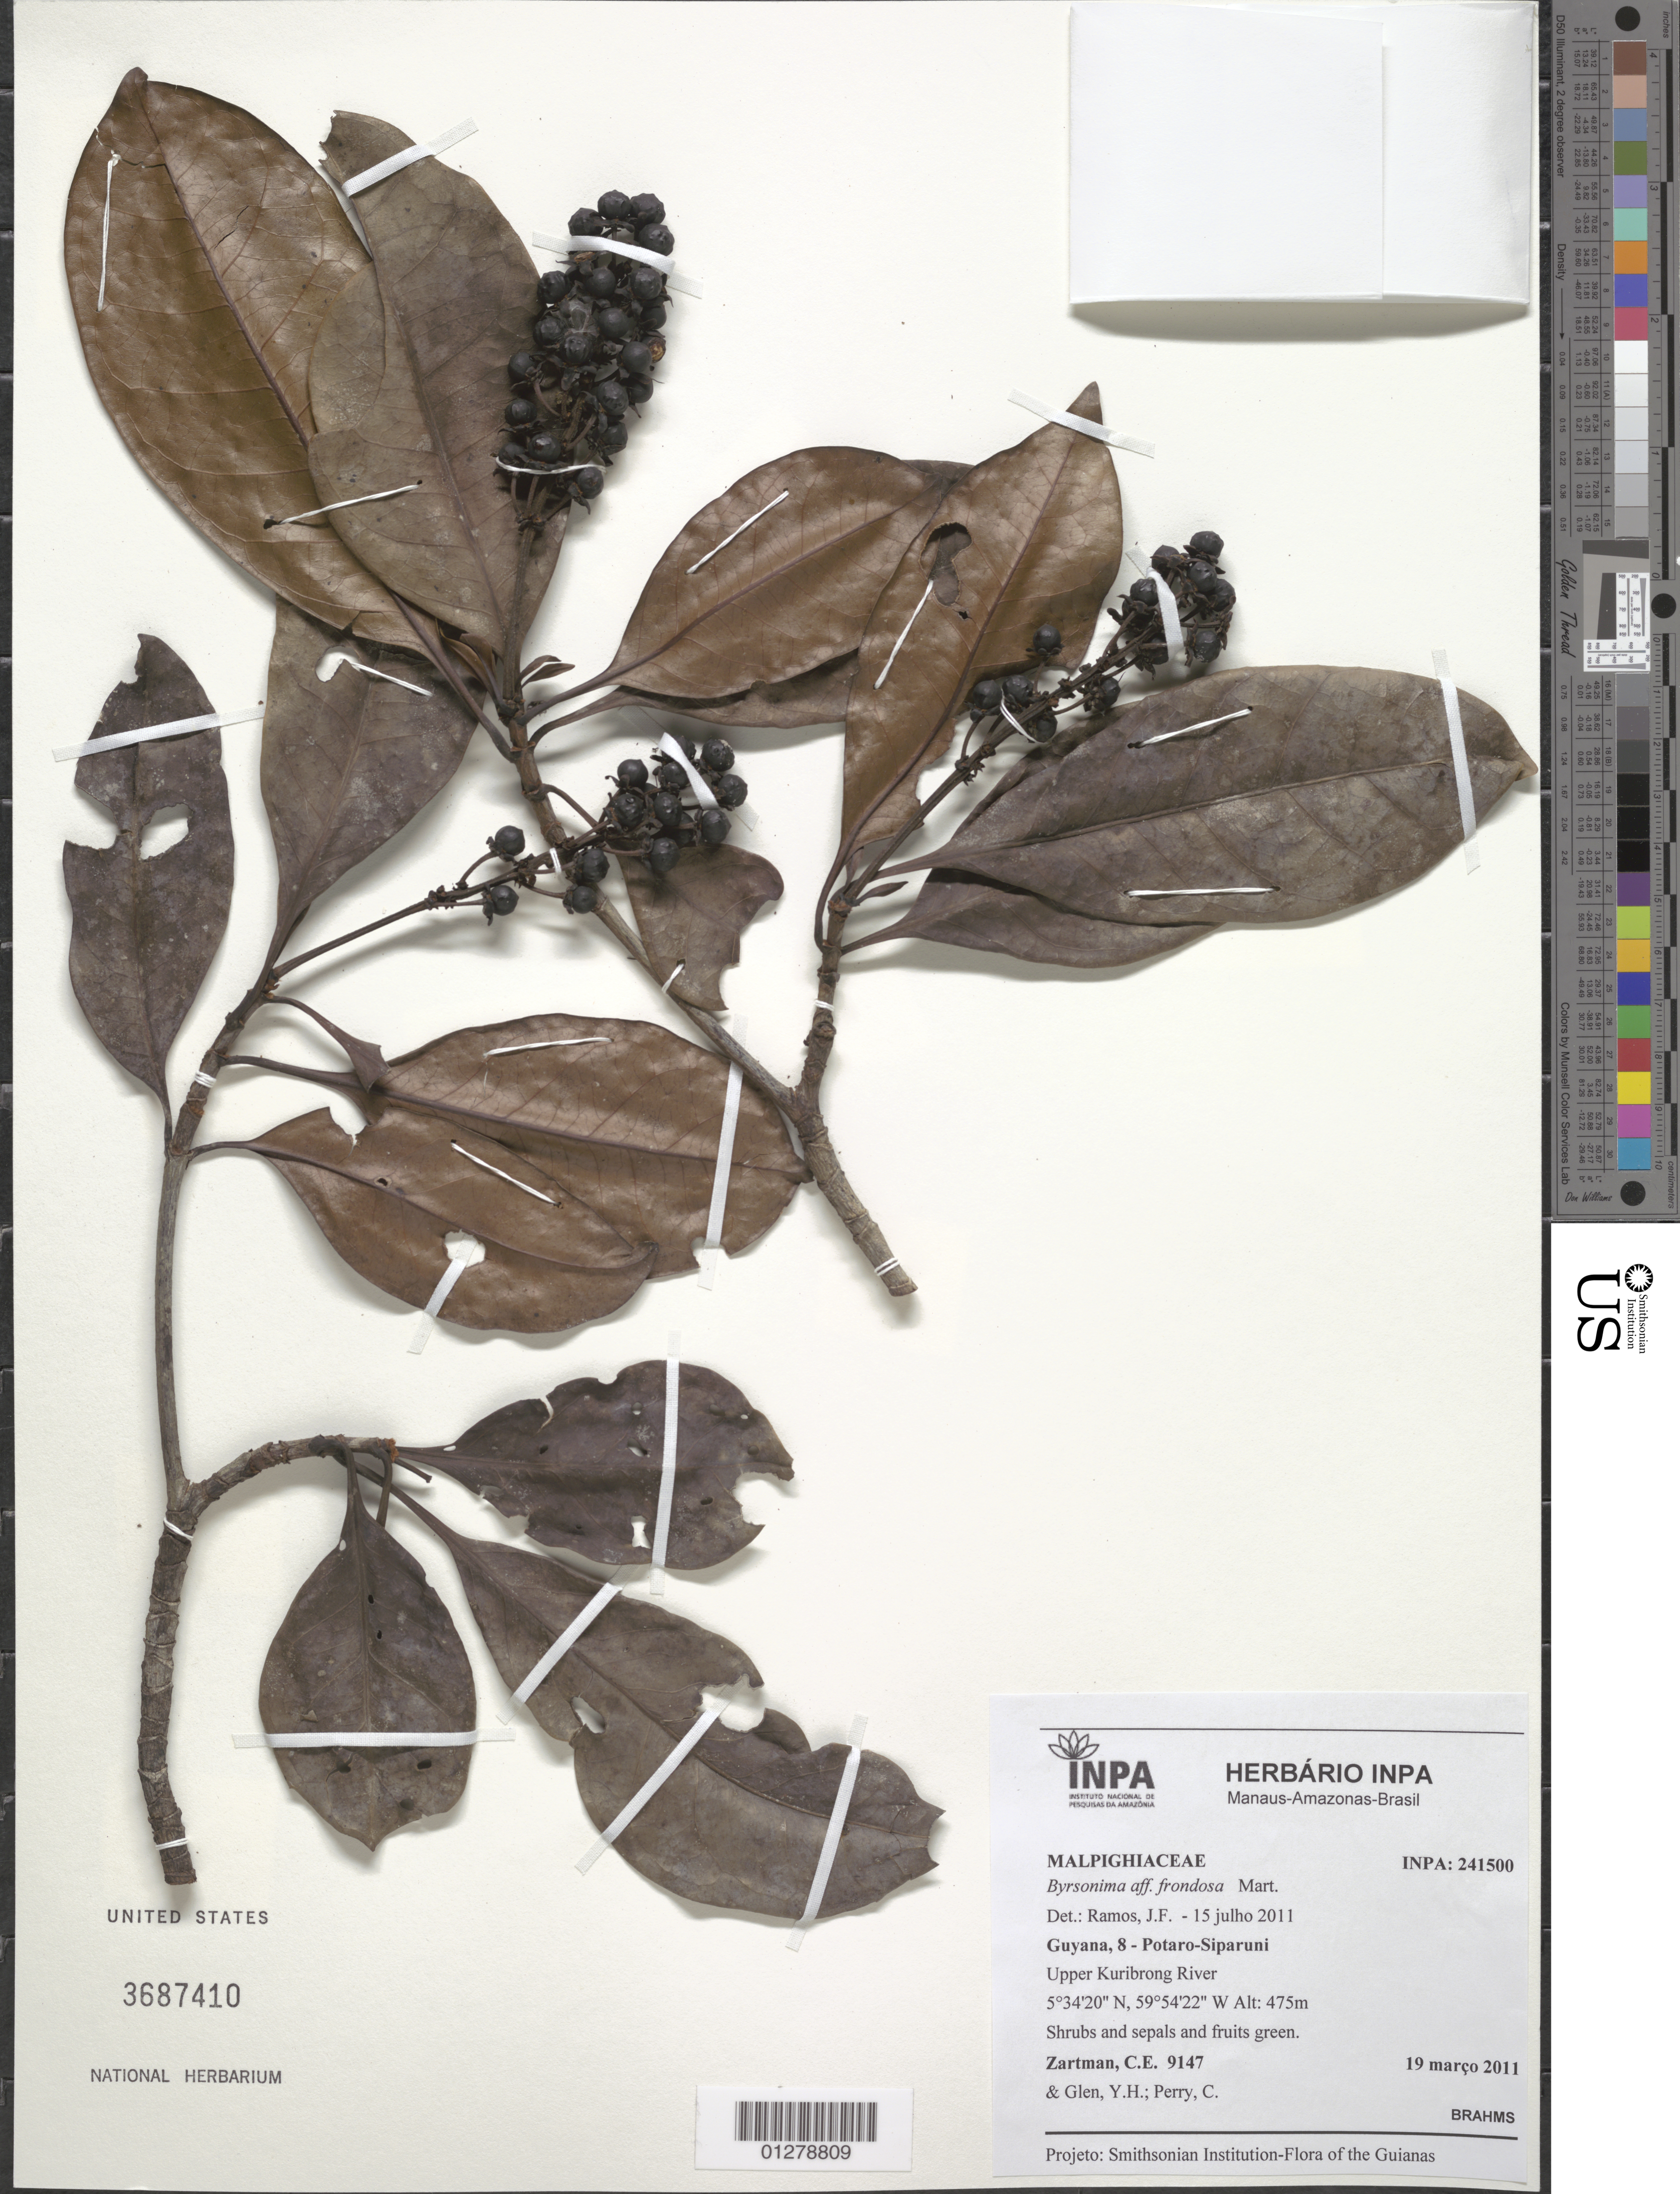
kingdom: Plantae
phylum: Tracheophyta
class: Magnoliopsida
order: Malpighiales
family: Malpighiaceae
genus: Byrsonima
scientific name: Byrsonima frondosa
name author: A. Juss.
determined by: Ramos, J. F.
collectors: C. Zartman, M. Pombo, Y. Glen & C. Perry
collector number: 9147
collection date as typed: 19 Mar 2011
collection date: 2011-03-19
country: Guyana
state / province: Potaro-Siparuni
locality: Upper Kuribrong River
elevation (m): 475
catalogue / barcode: US 3687410